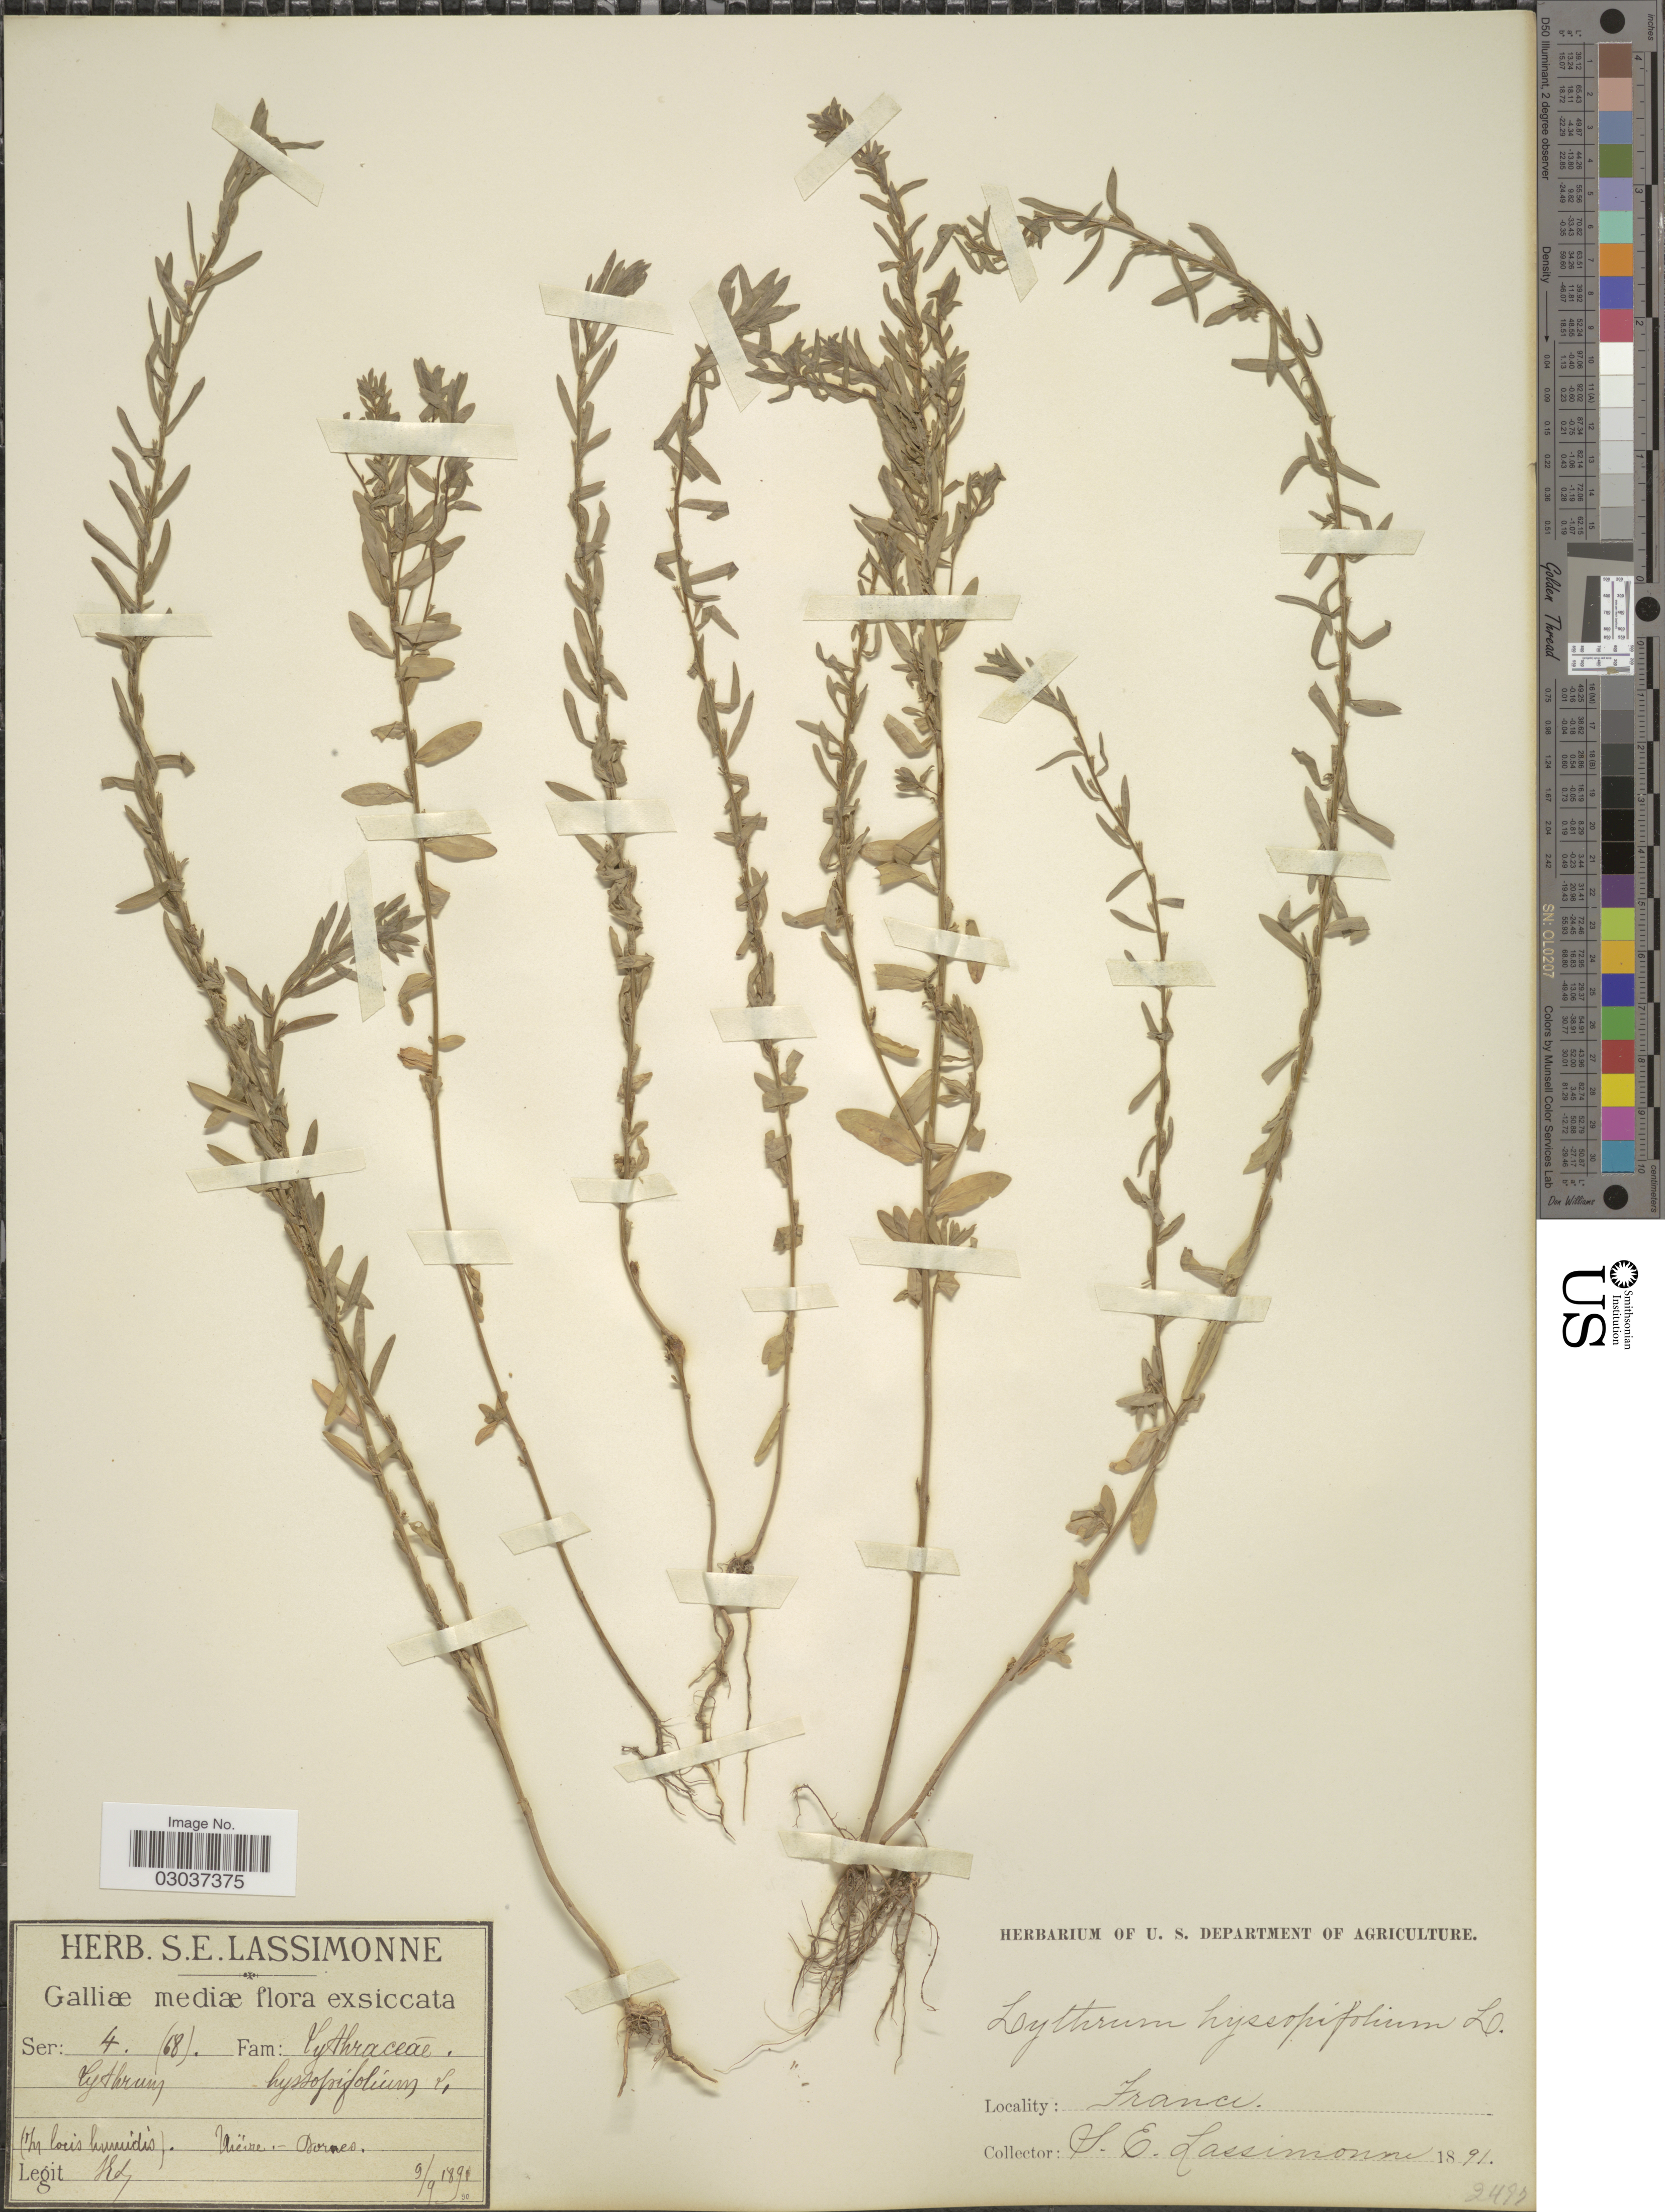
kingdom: Plantae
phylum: Tracheophyta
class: Magnoliopsida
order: Myrtales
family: Lythraceae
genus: Lythrum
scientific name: Lythrum hyssopifolia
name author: L.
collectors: S. Lassimonne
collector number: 68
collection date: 1891-09-09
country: France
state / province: Bourgogne-Franche-Comté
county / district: Nièvre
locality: Galliæ mediæ. (Im locis humidis). Nievre-Dornes.